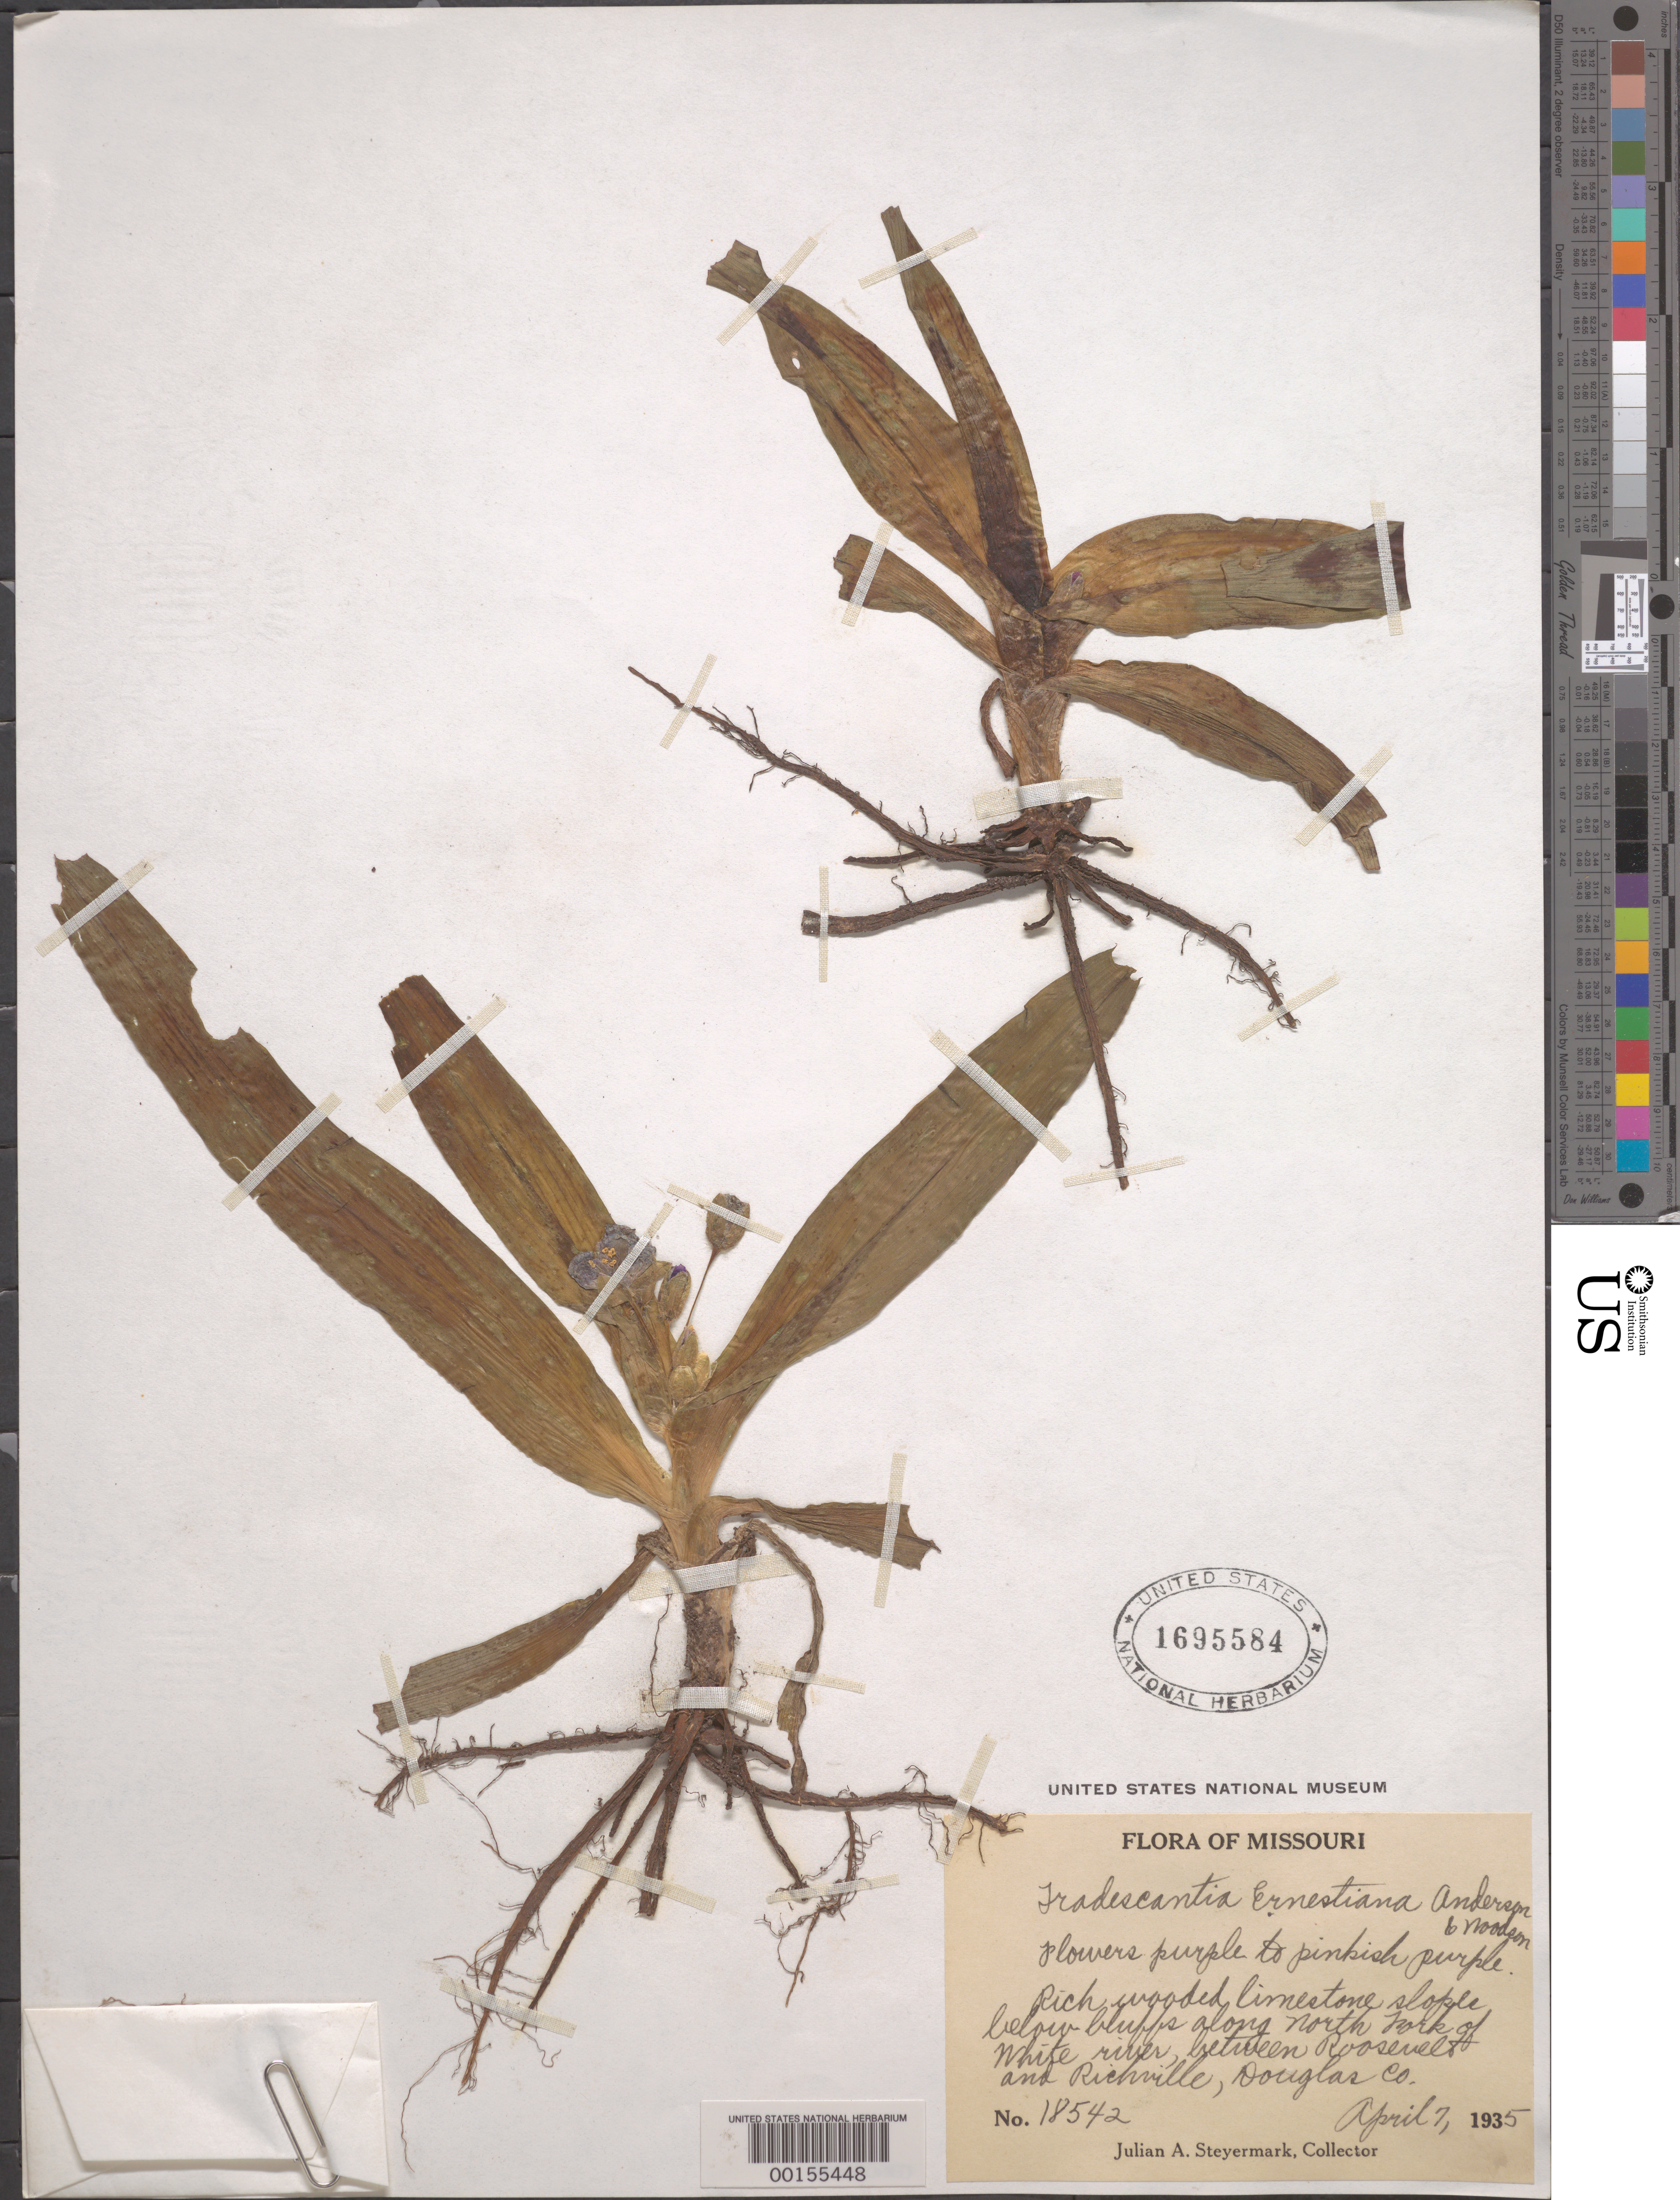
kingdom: Plantae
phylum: Tracheophyta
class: Liliopsida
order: Commelinales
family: Commelinaceae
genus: Tradescantia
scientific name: Tradescantia ernestiana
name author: E.S. Anderson & Woodson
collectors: J. Steyermark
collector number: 18542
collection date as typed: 07 Apr 1935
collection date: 1935-04-07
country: United States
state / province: Missouri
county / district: Douglas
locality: Between roosevelt and richville; n fork of white river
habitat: Rich, wooded limestone slope of river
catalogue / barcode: US 1695584